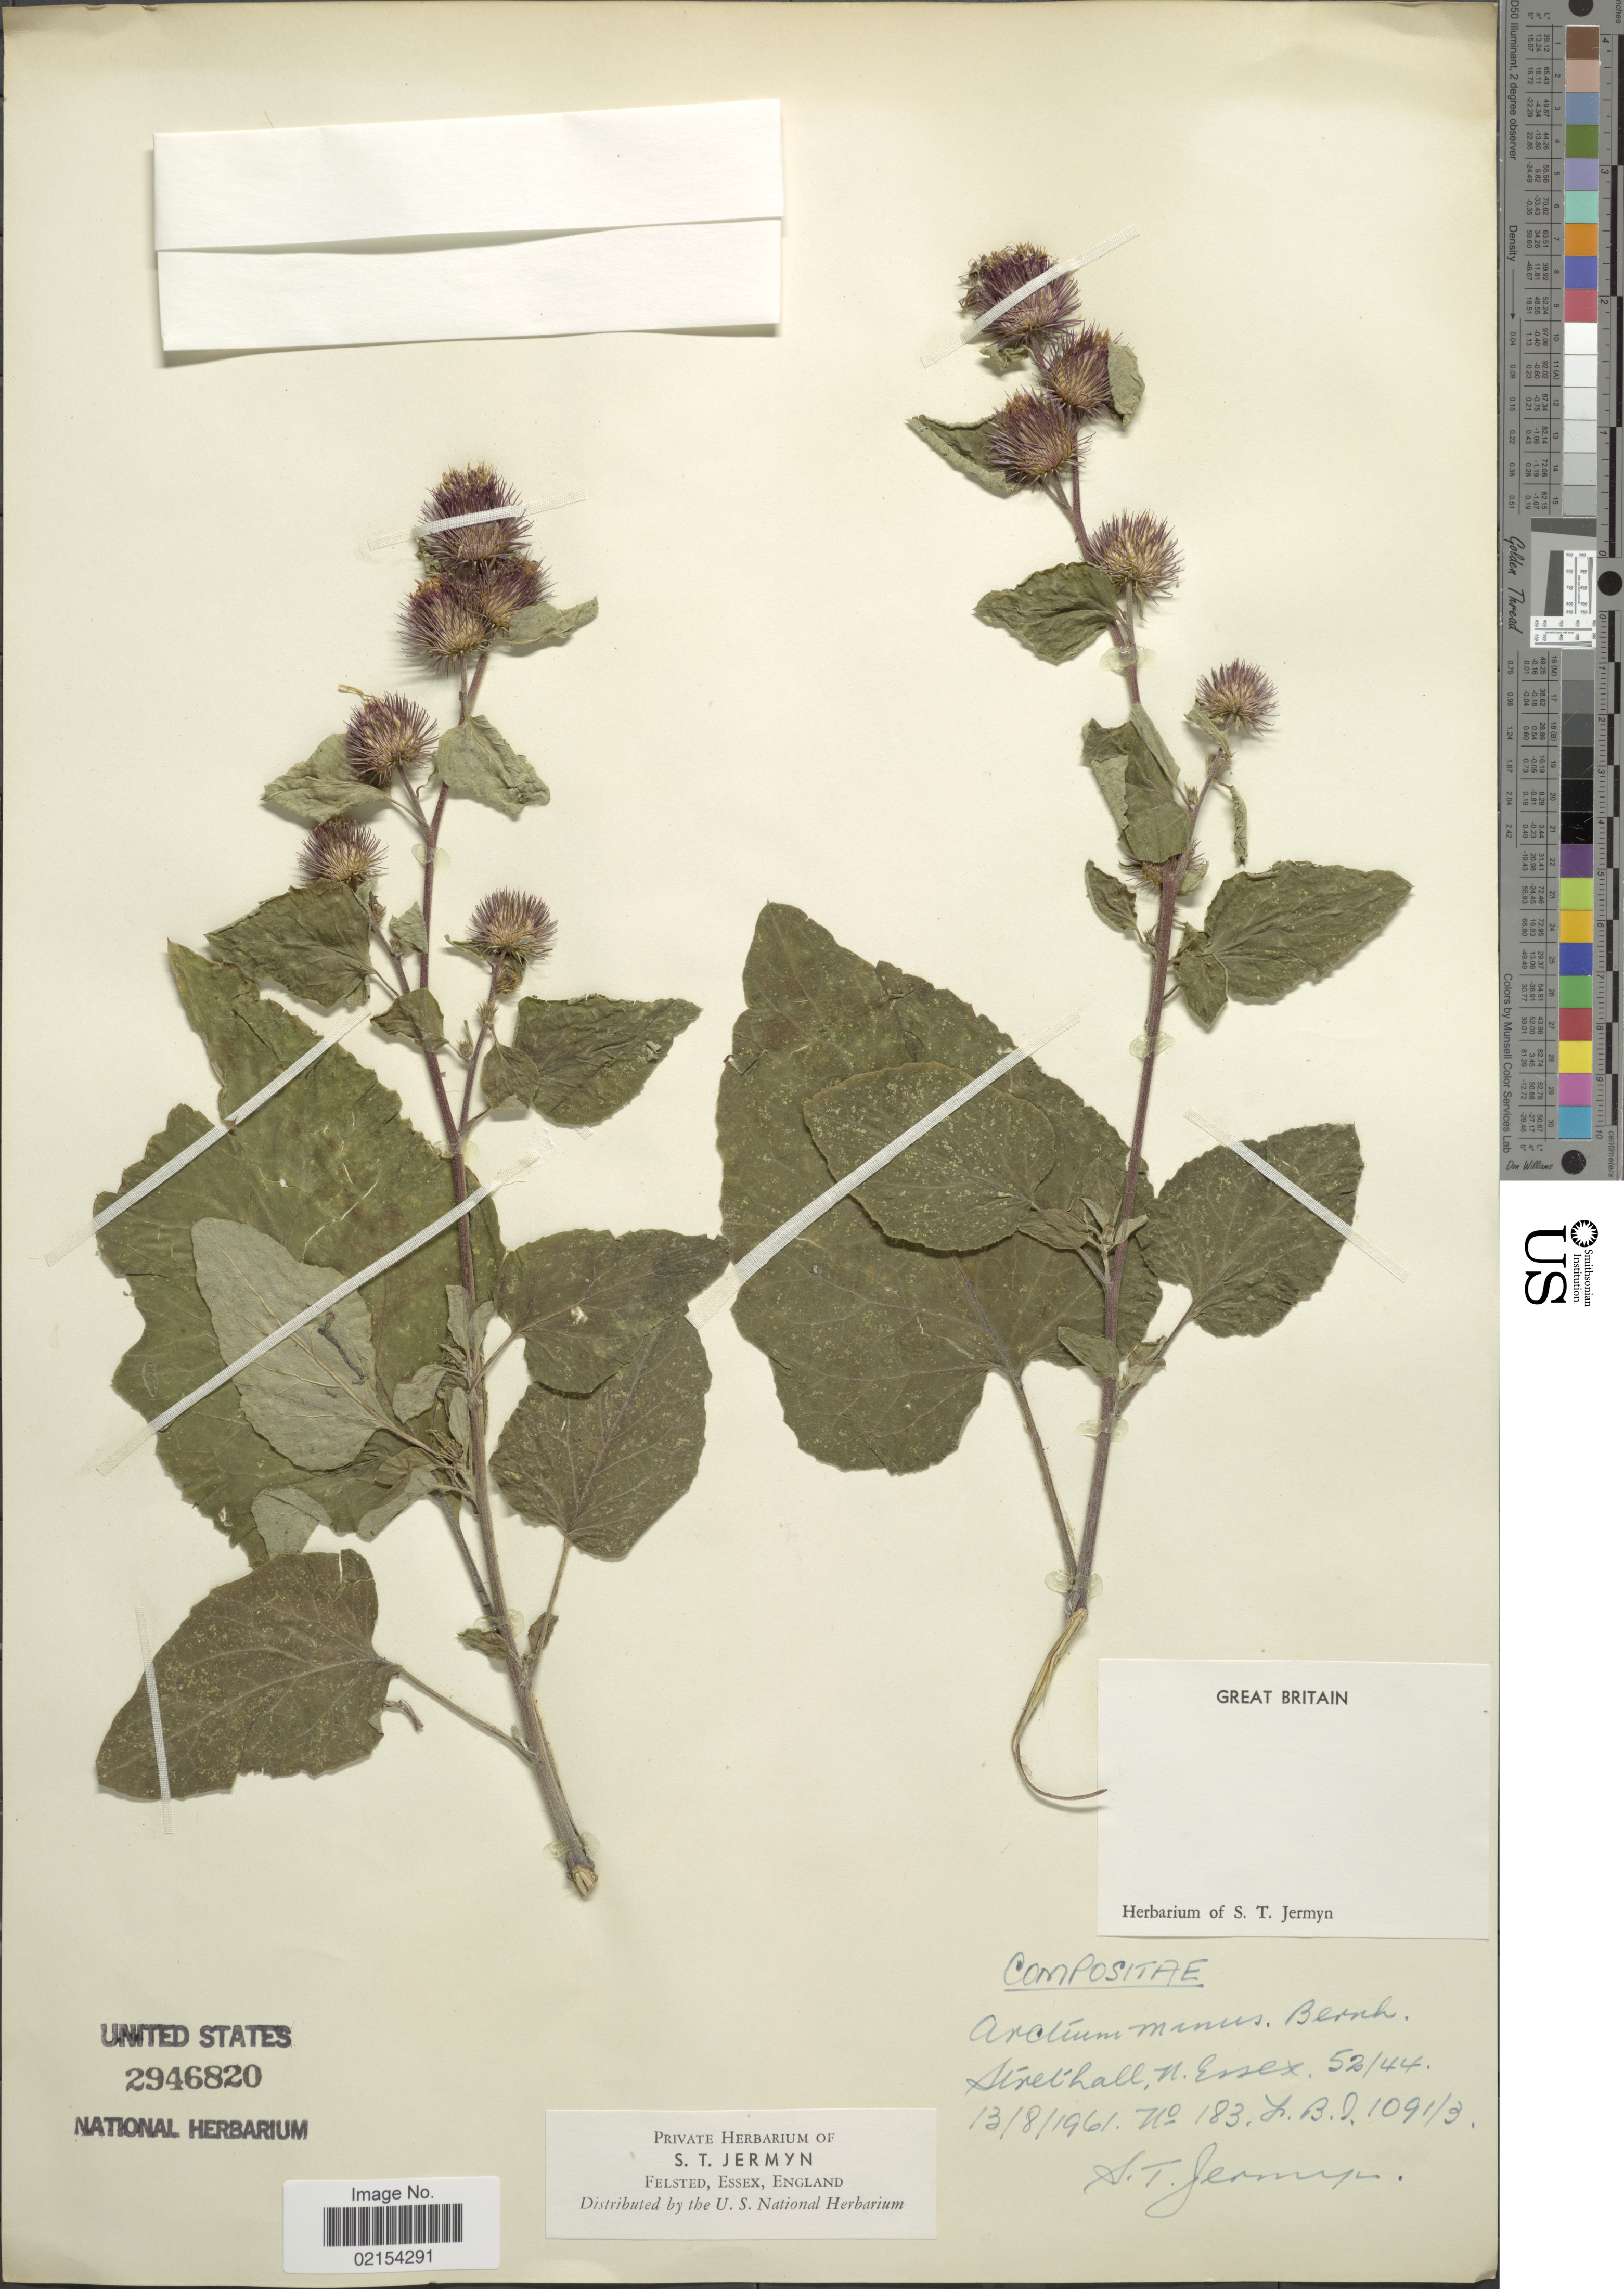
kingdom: Plantae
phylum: Tracheophyta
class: Magnoliopsida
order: Asterales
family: Asteraceae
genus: Arctium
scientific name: Arctium minus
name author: (Hill) Bernh.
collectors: S. Jermyn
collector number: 183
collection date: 1961-08-13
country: United Kingdom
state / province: England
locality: Strethall, N. Essex 52/44, Great Britain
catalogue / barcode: US 2946820